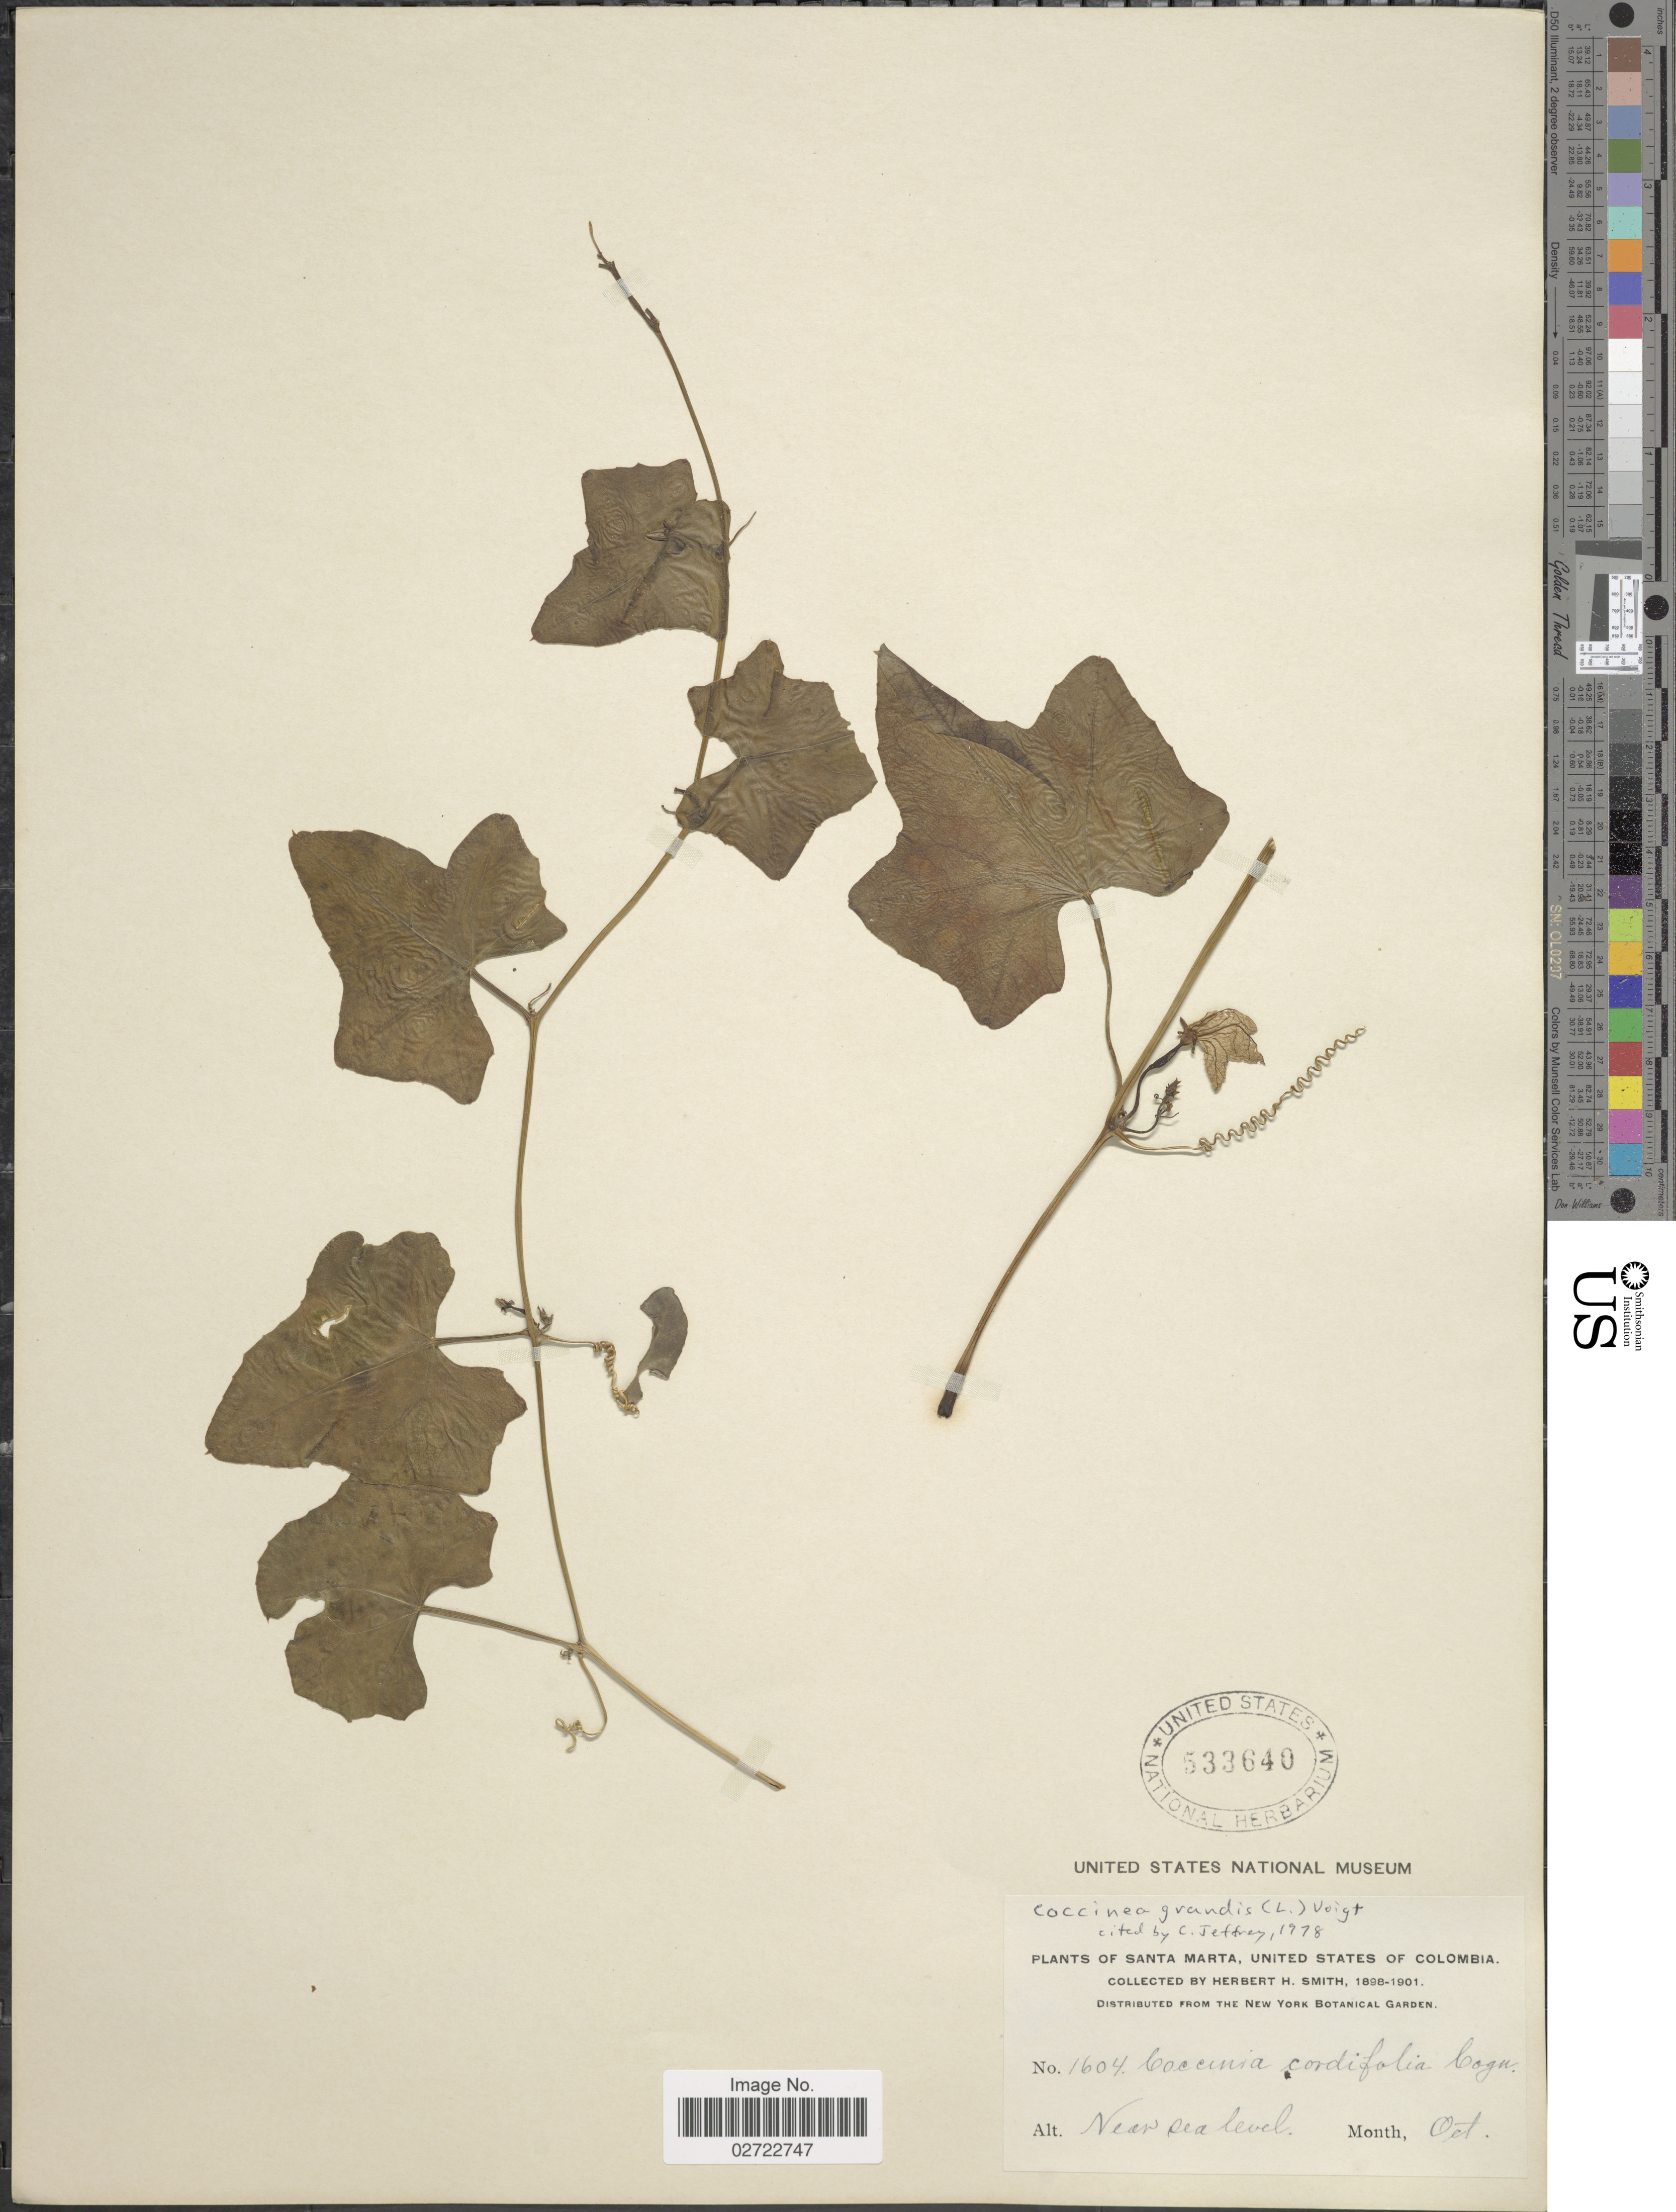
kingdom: Plantae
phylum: Tracheophyta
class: Magnoliopsida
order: Cucurbitales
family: Cucurbitaceae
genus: Coccinia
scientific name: Coccinia grandis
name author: (L.) Voigt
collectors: Herbert H. Smith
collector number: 1604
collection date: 1898-10/1901-10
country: Colombia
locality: Santa Marta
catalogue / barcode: US 533640